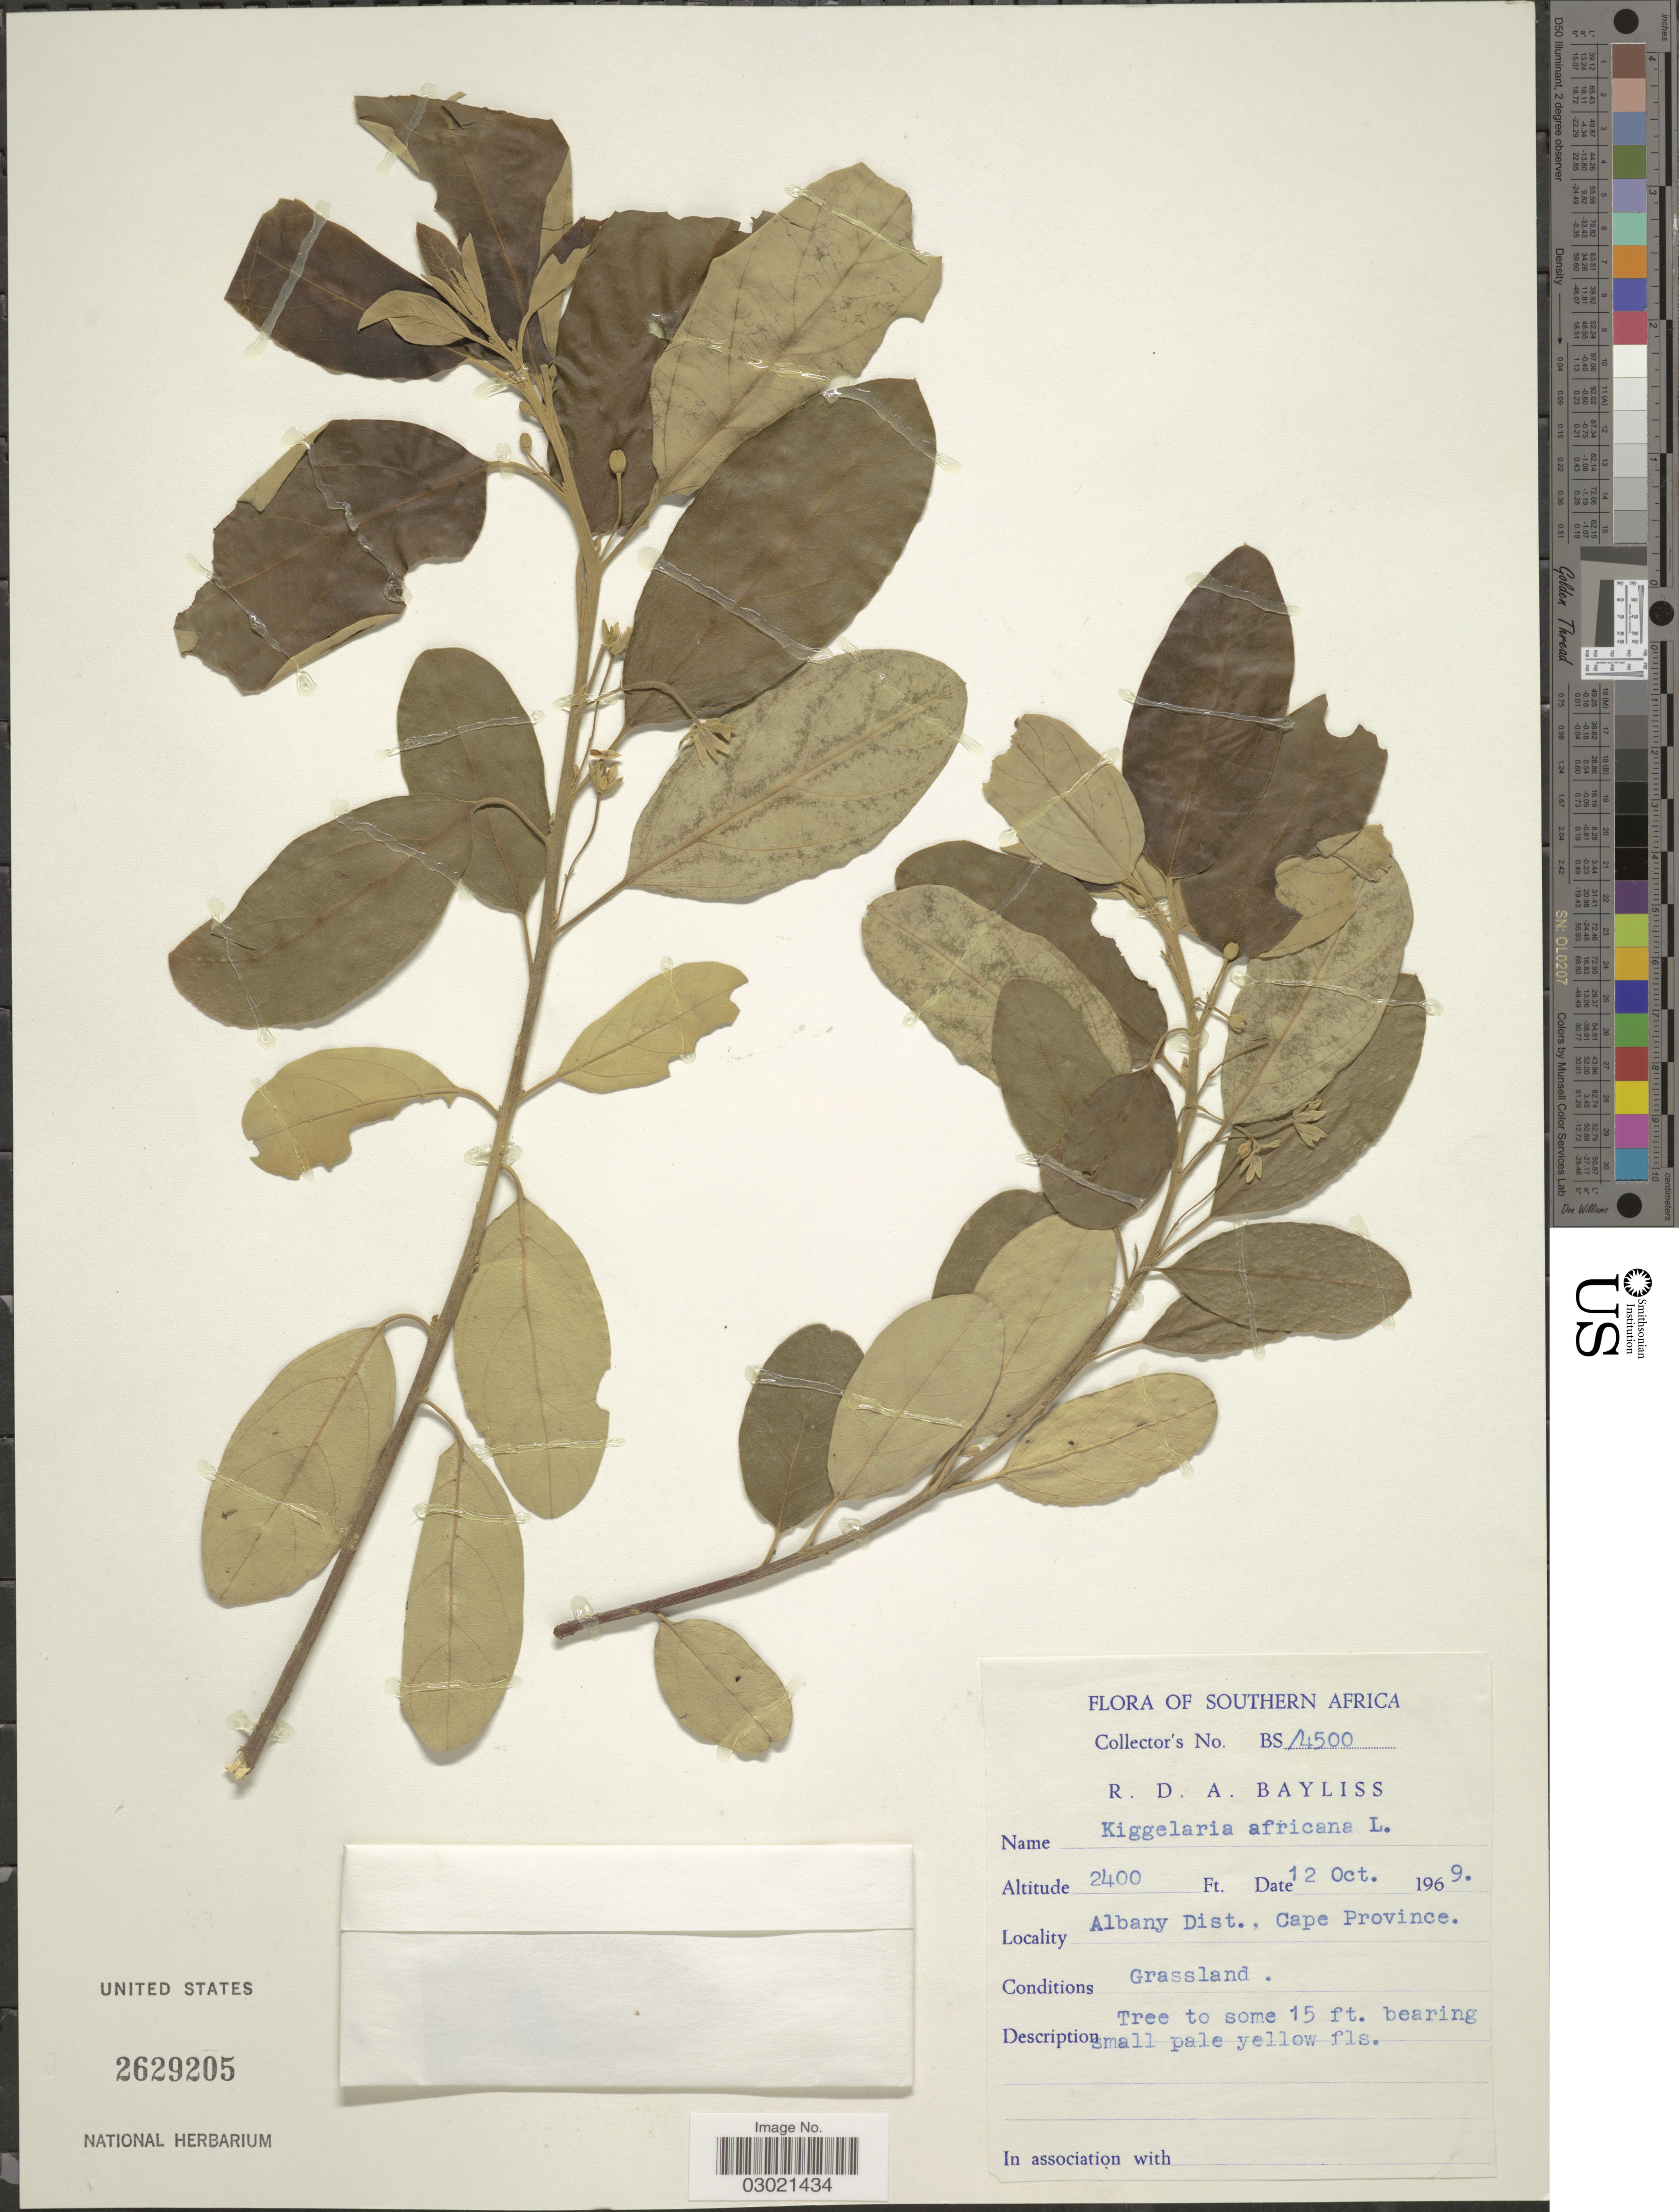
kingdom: Plantae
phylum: Tracheophyta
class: Magnoliopsida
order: Malpighiales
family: Achariaceae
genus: Kiggelaria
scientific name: Kiggelaria africana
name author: L.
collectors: R. Bayliss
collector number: BS/4500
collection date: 1969-10-12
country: South Africa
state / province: Eastern Cape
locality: Southern Africa. Albany Dist., Cape Province.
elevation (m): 732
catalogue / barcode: US 2629205